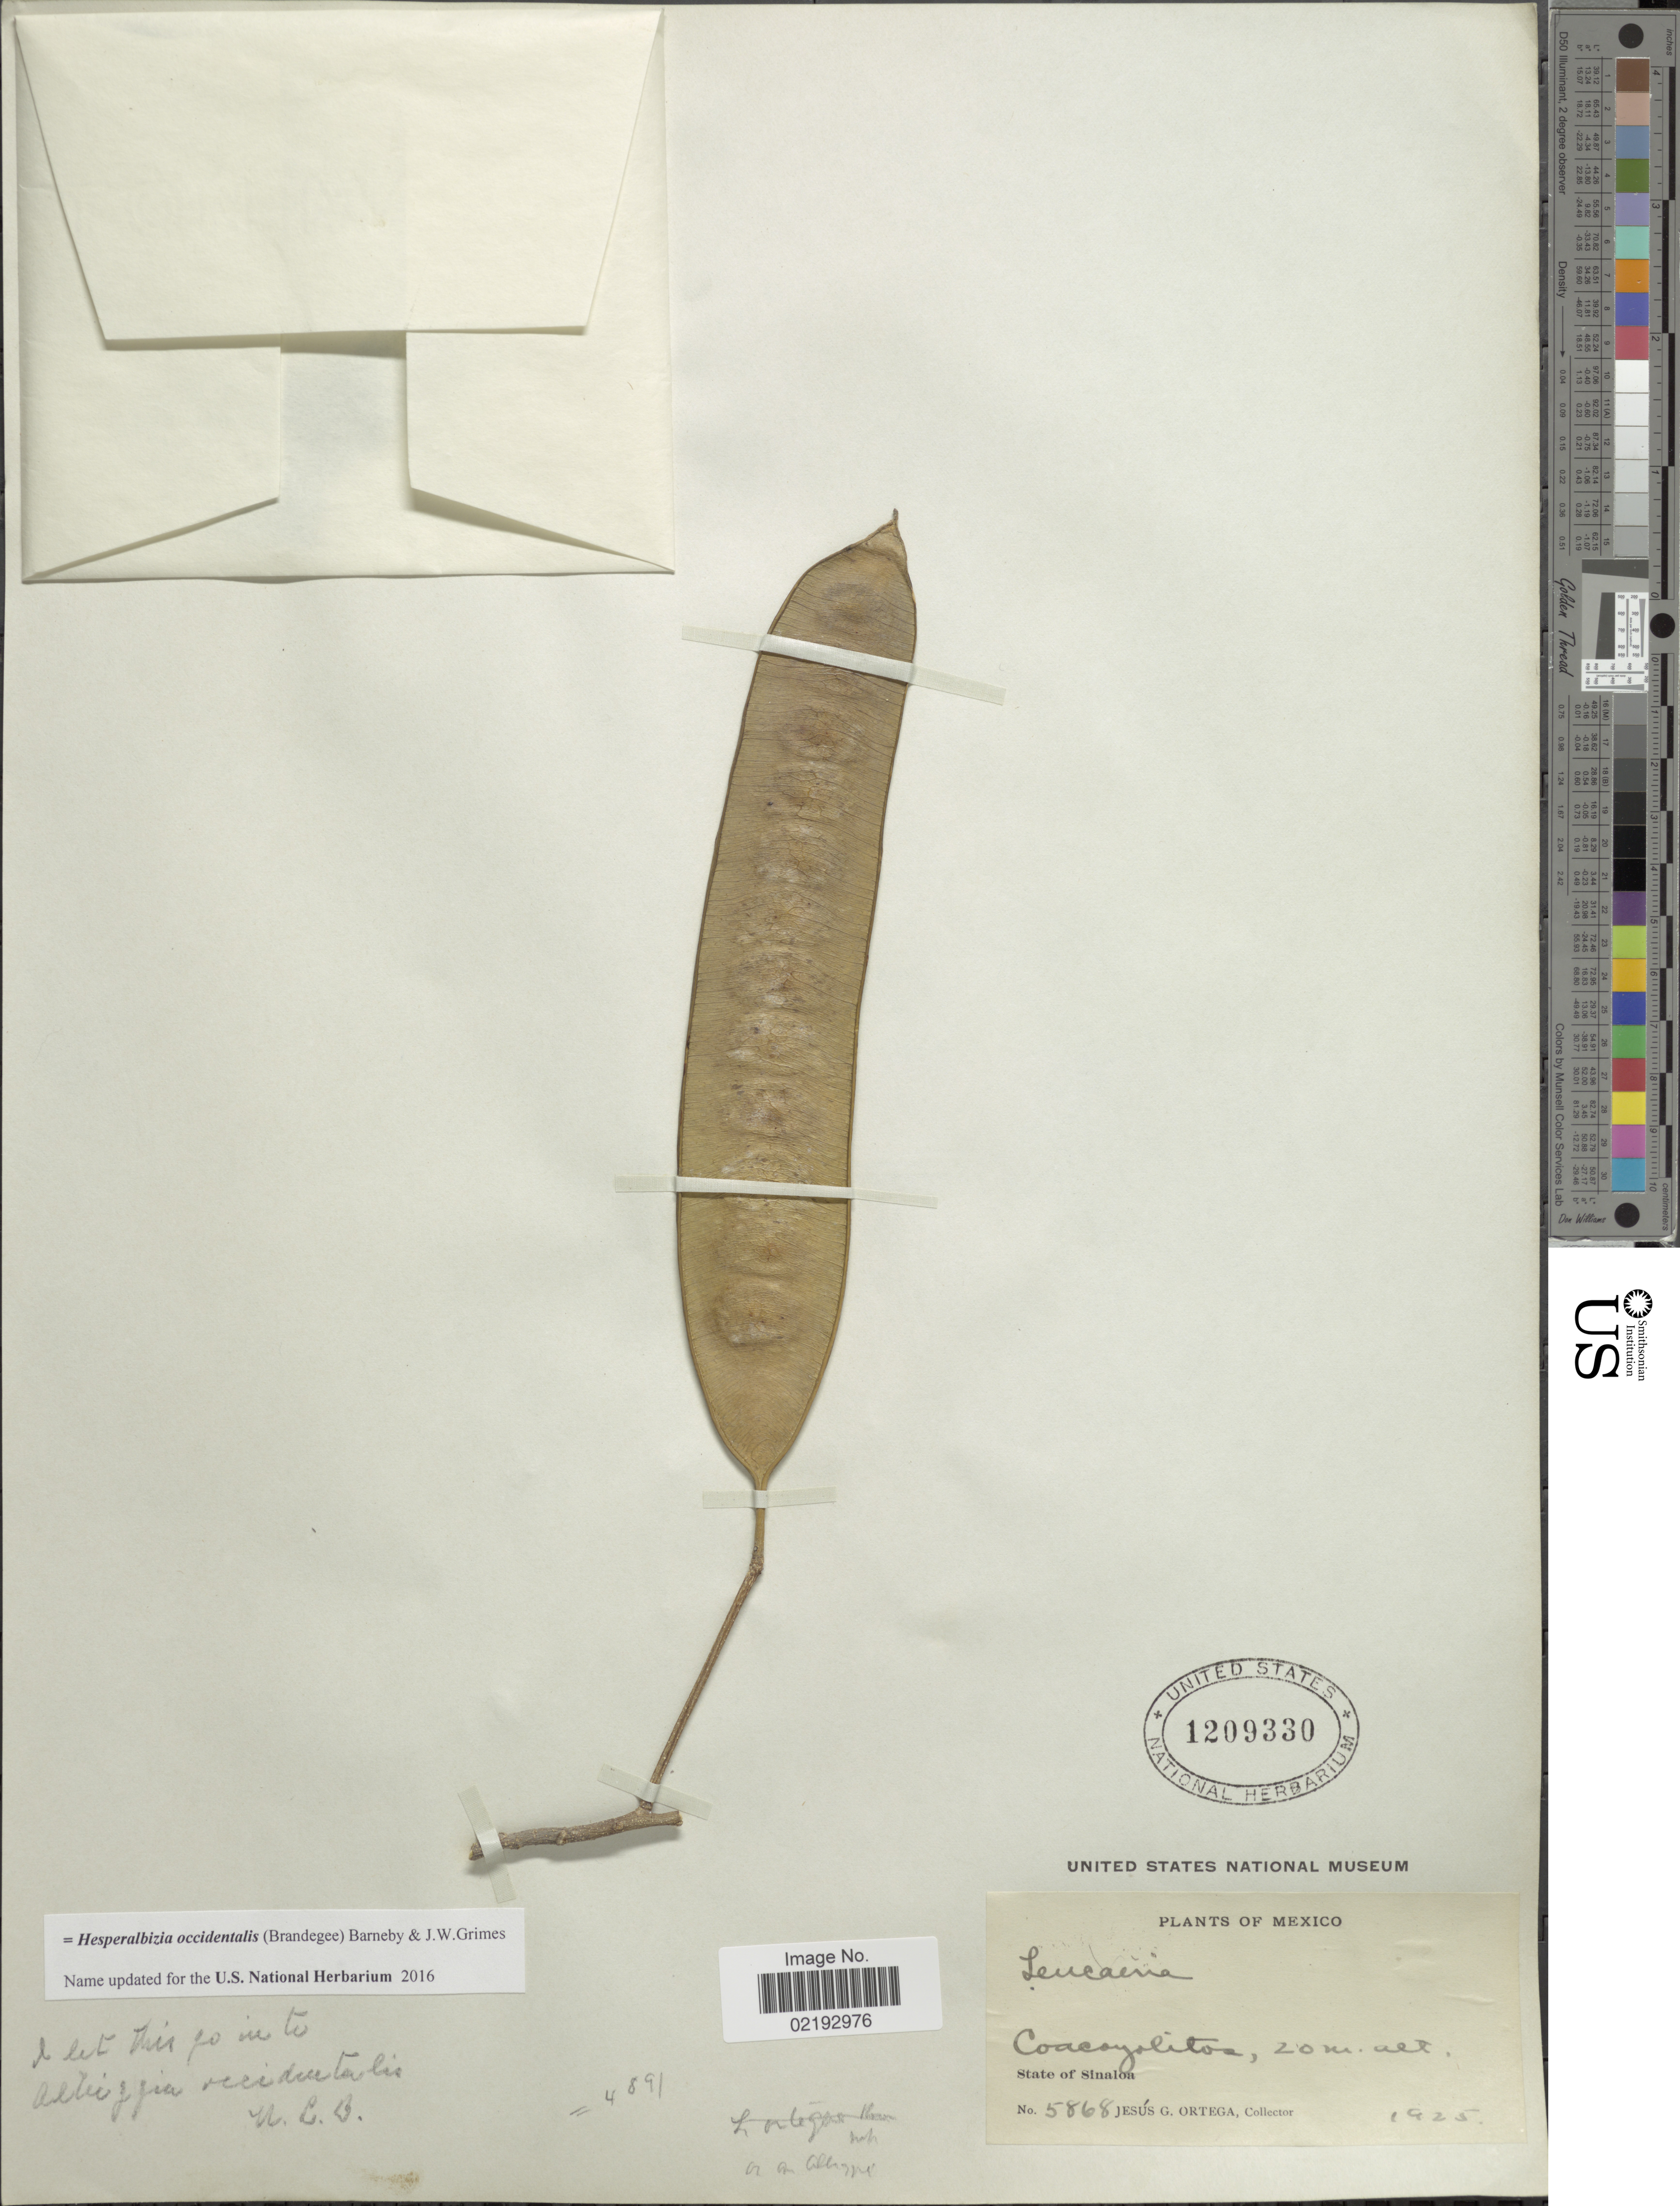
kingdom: Plantae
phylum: Tracheophyta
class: Magnoliopsida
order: Fabales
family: Fabaceae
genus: Hesperalbizia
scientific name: Hesperalbizia occidentalis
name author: (Brandegee) Barneby & J.W. Grimes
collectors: J. Ortega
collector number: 5868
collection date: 1925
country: Mexico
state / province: Sinaloa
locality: Coacoyolitos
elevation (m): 20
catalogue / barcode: US 1209330